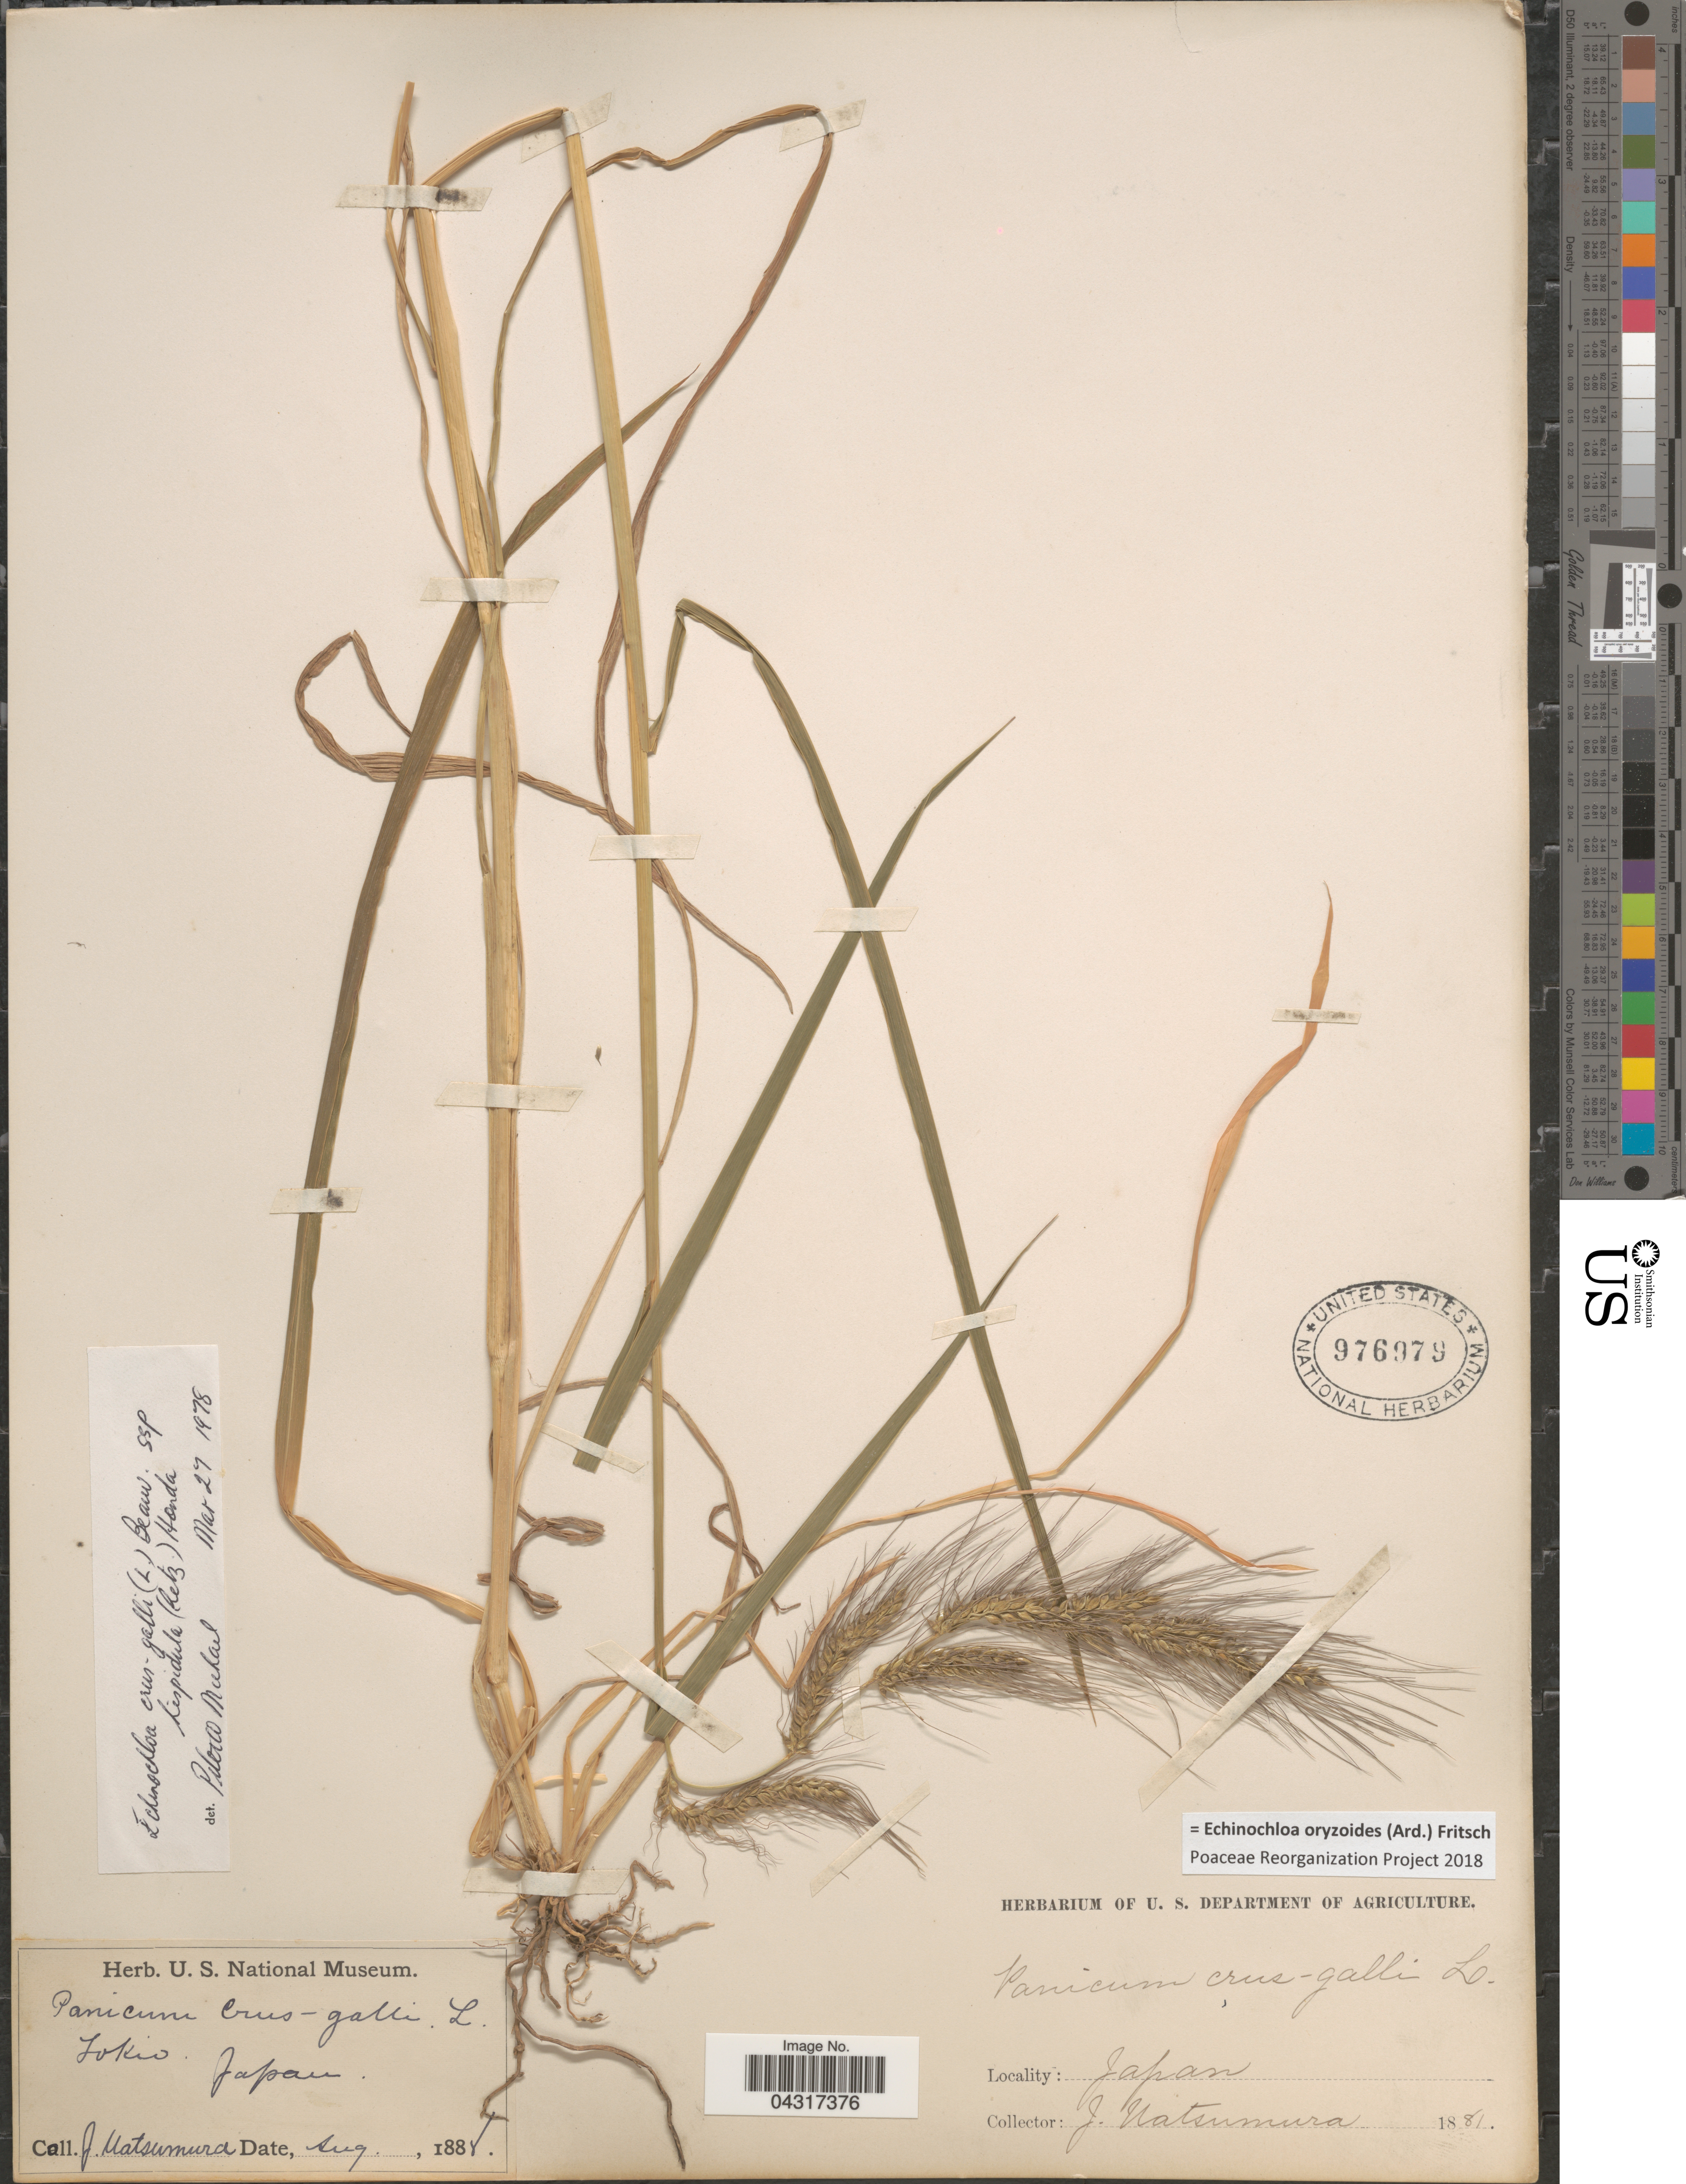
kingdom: Plantae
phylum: Tracheophyta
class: Liliopsida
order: Poales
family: Poaceae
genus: Echinochloa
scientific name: Echinochloa oryzoides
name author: (Ard.) Fritsch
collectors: J. Matsumura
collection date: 1888-08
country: Japan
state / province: Tokyo, Federal City of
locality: Tokio.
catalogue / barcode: US 976979